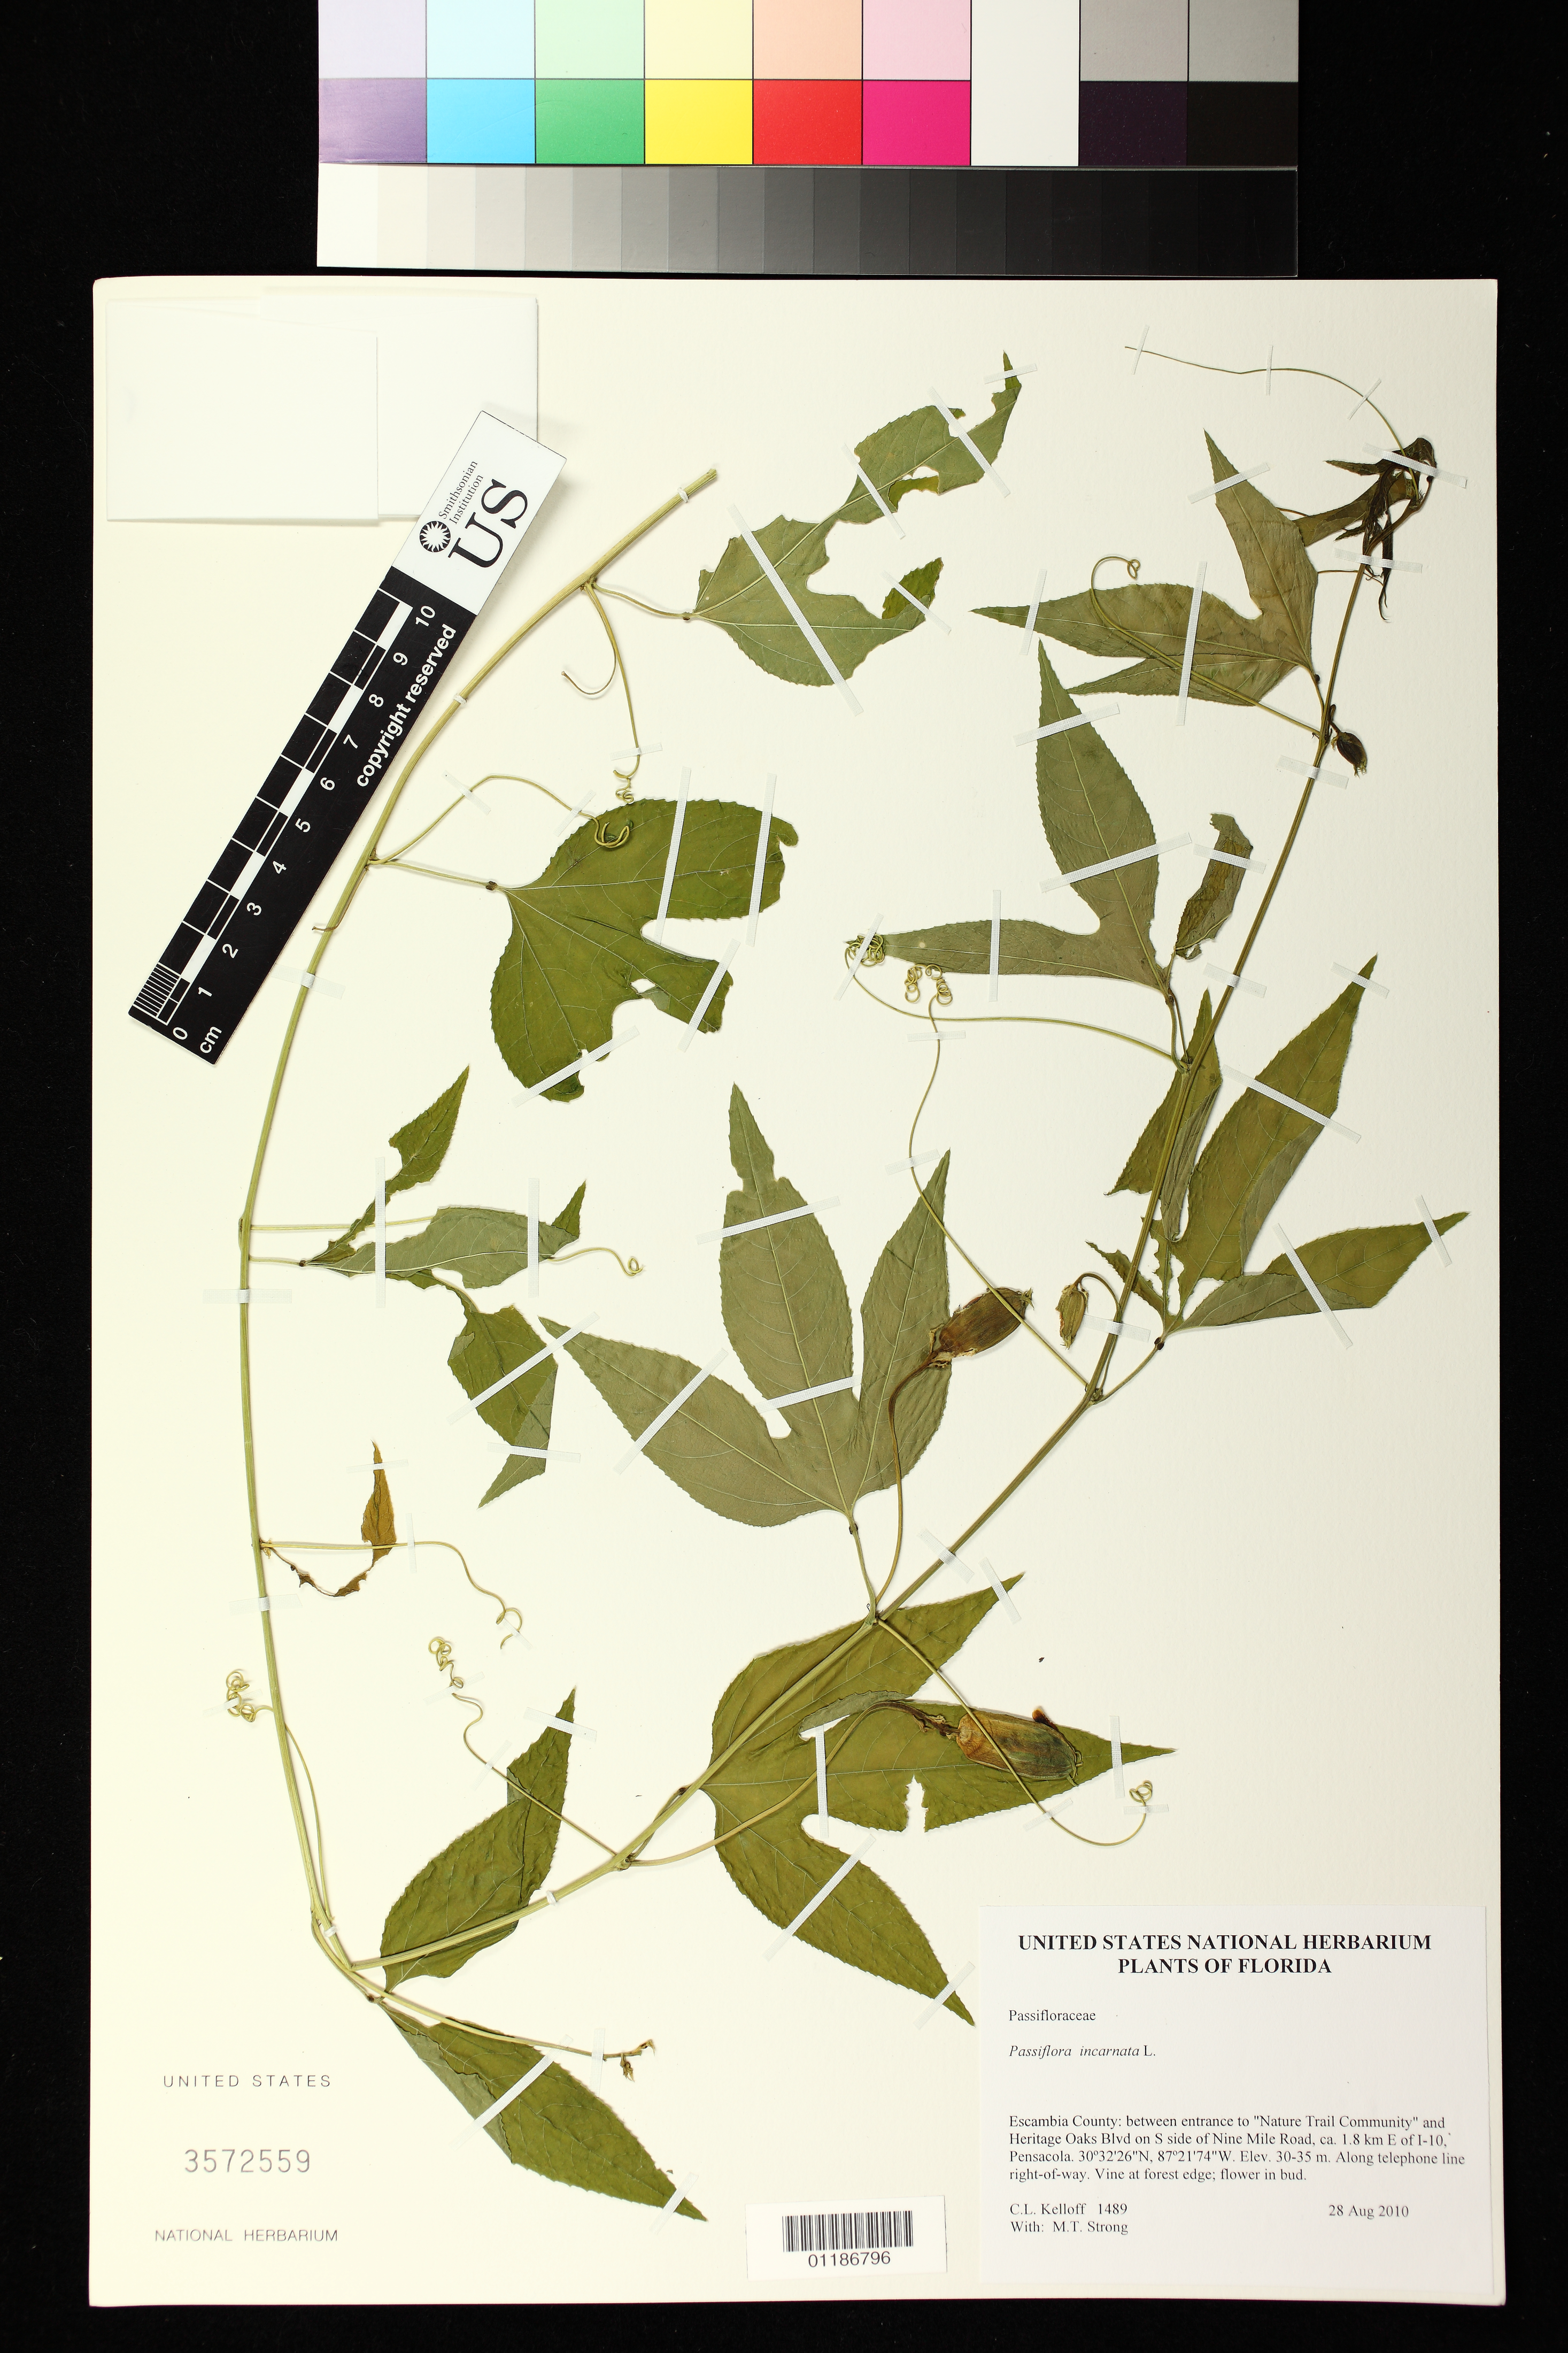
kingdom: Plantae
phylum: Tracheophyta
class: Magnoliopsida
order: Malpighiales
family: Passifloraceae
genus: Passiflora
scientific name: Passiflora incarnata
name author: L.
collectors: C. L. Kelloff & H. E. Stork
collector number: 1489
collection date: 2010-08-28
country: United States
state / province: Florida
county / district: Escambia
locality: Between entrance to "Nature Trail Community" and Heritage Oaks Blvd on S side of Nine Mile Road ca. 1.8 km E of 1-10, Pensacola. Along telephone line right of way.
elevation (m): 30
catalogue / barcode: US 3572559